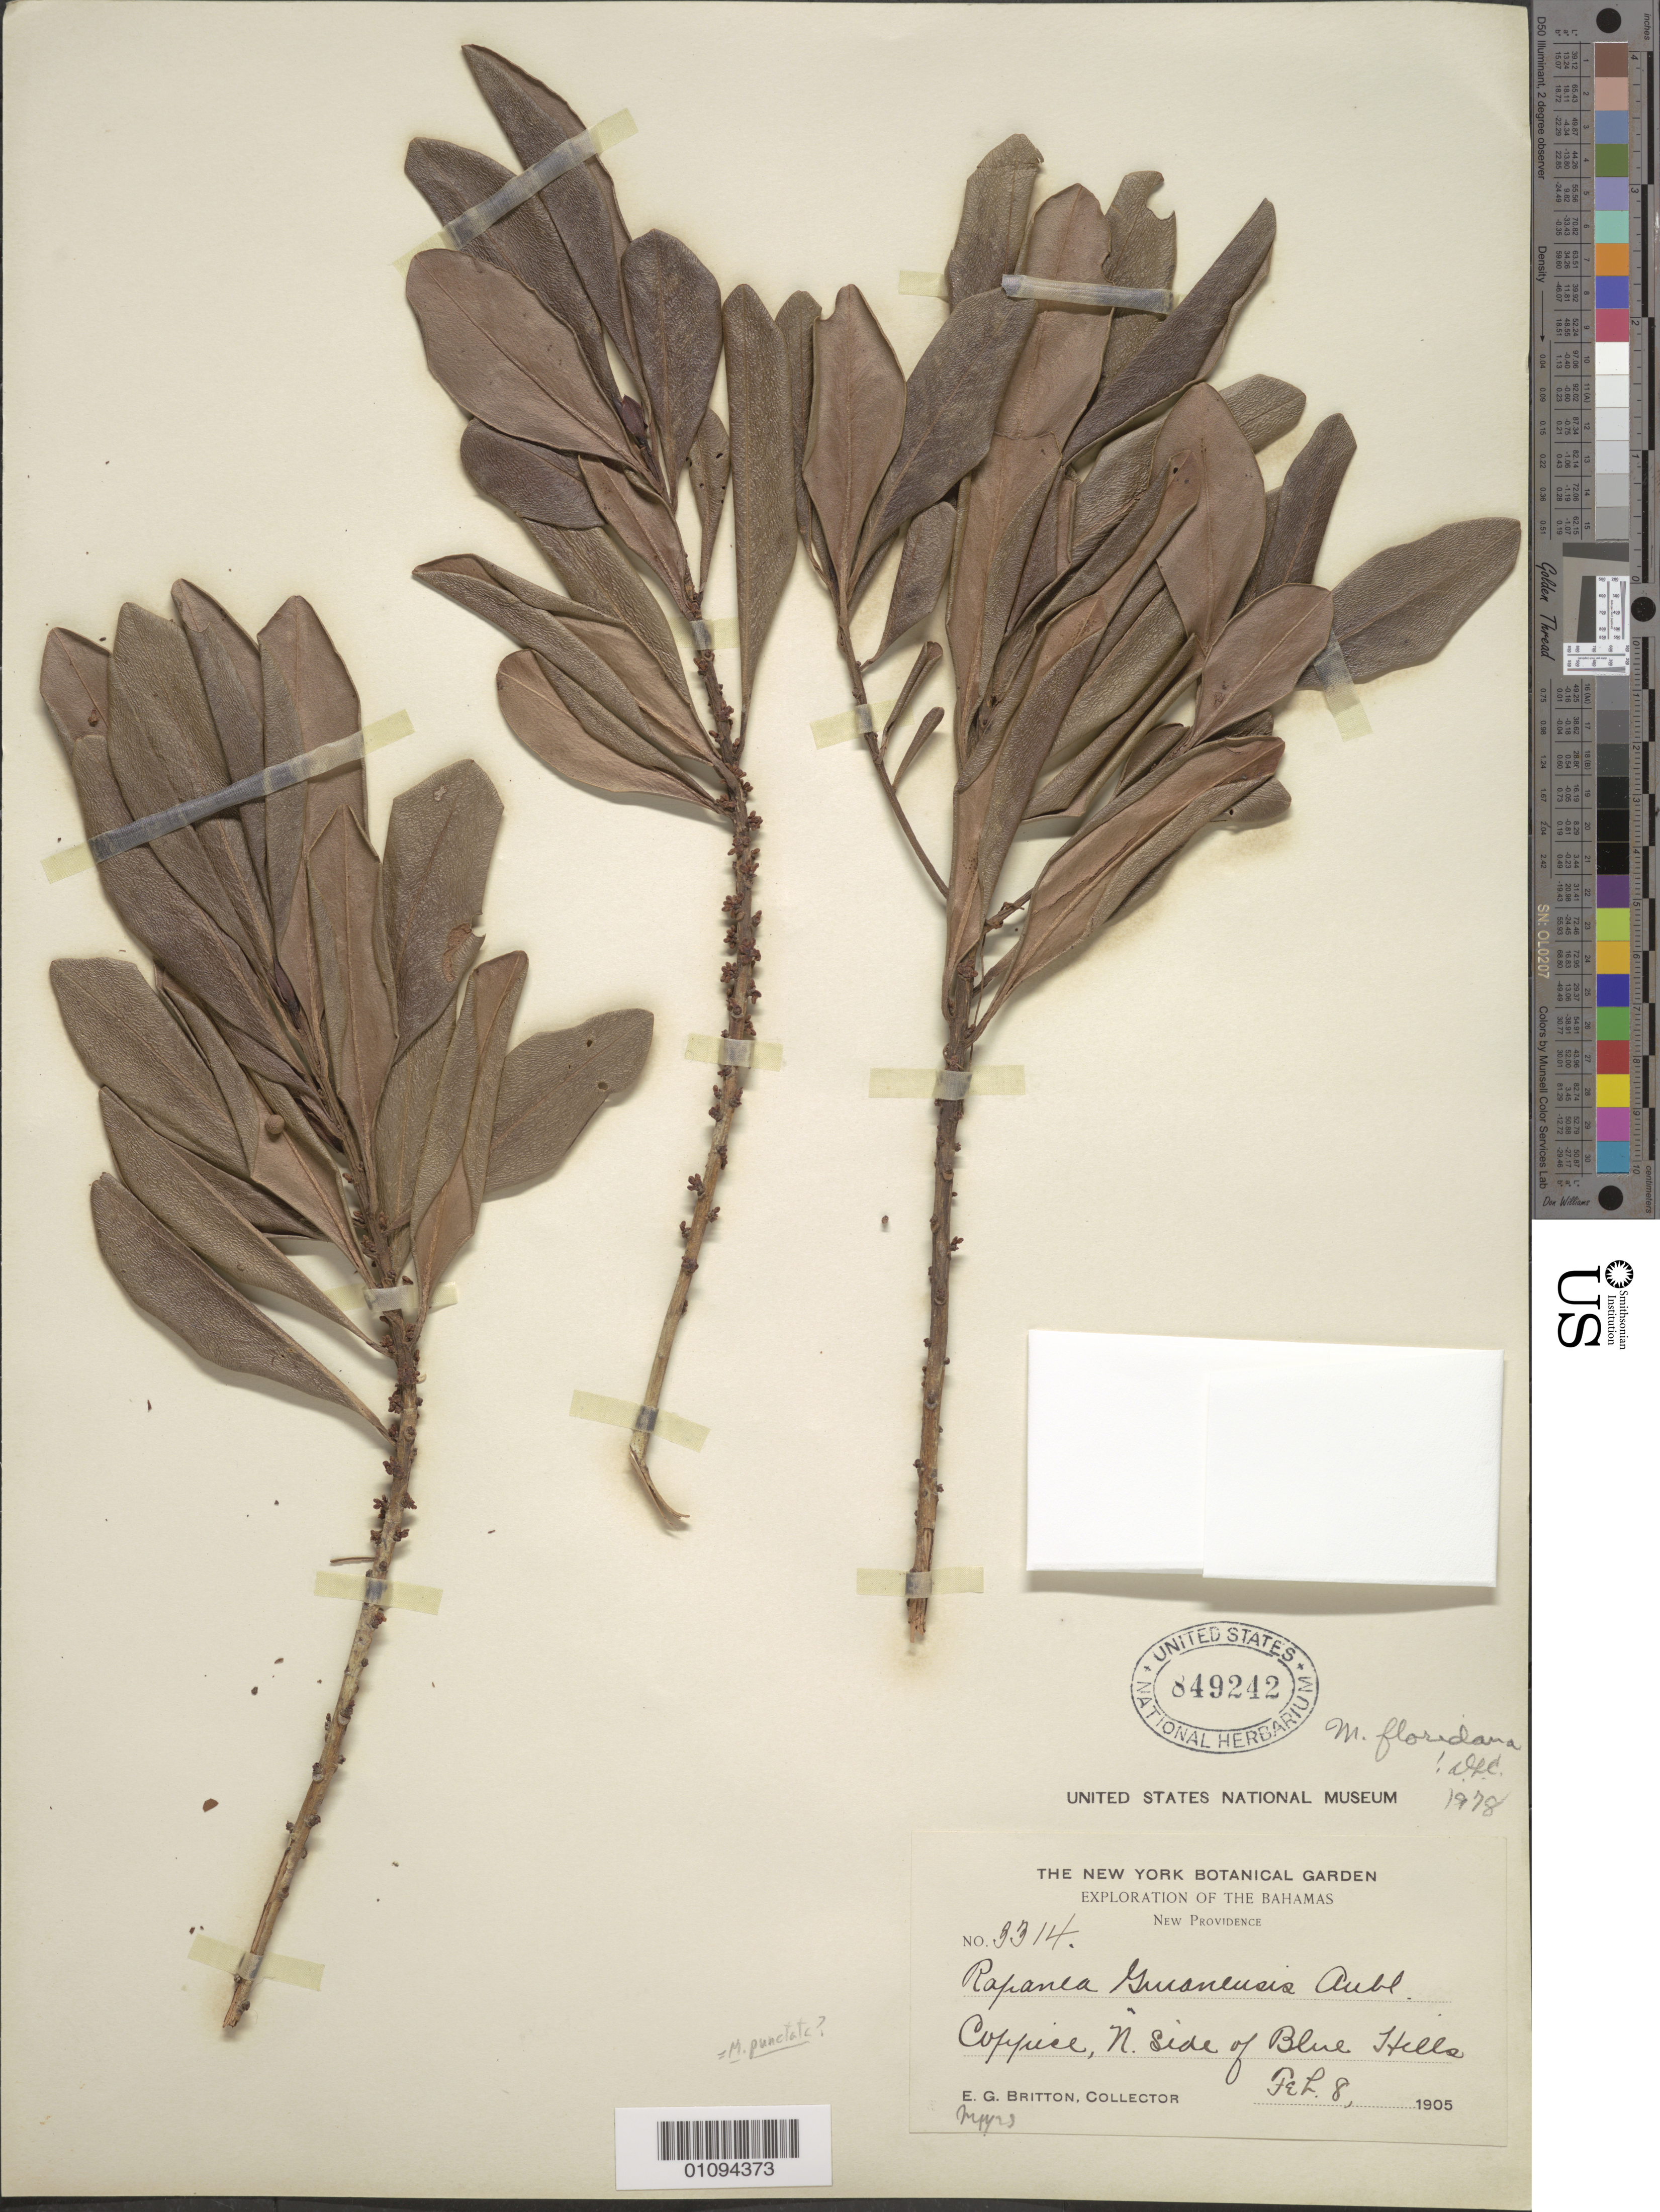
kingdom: Plantae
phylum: Tracheophyta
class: Magnoliopsida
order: Ericales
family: Primulaceae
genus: Myrsine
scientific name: Myrsine punctata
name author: (H. Lév.) Wilbur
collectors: E. G. Britton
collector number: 3314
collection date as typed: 08 Feb 1905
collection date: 1905-02-08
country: Bahamas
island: New Providence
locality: Coppice, N side of Blue Hills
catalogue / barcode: US 849242